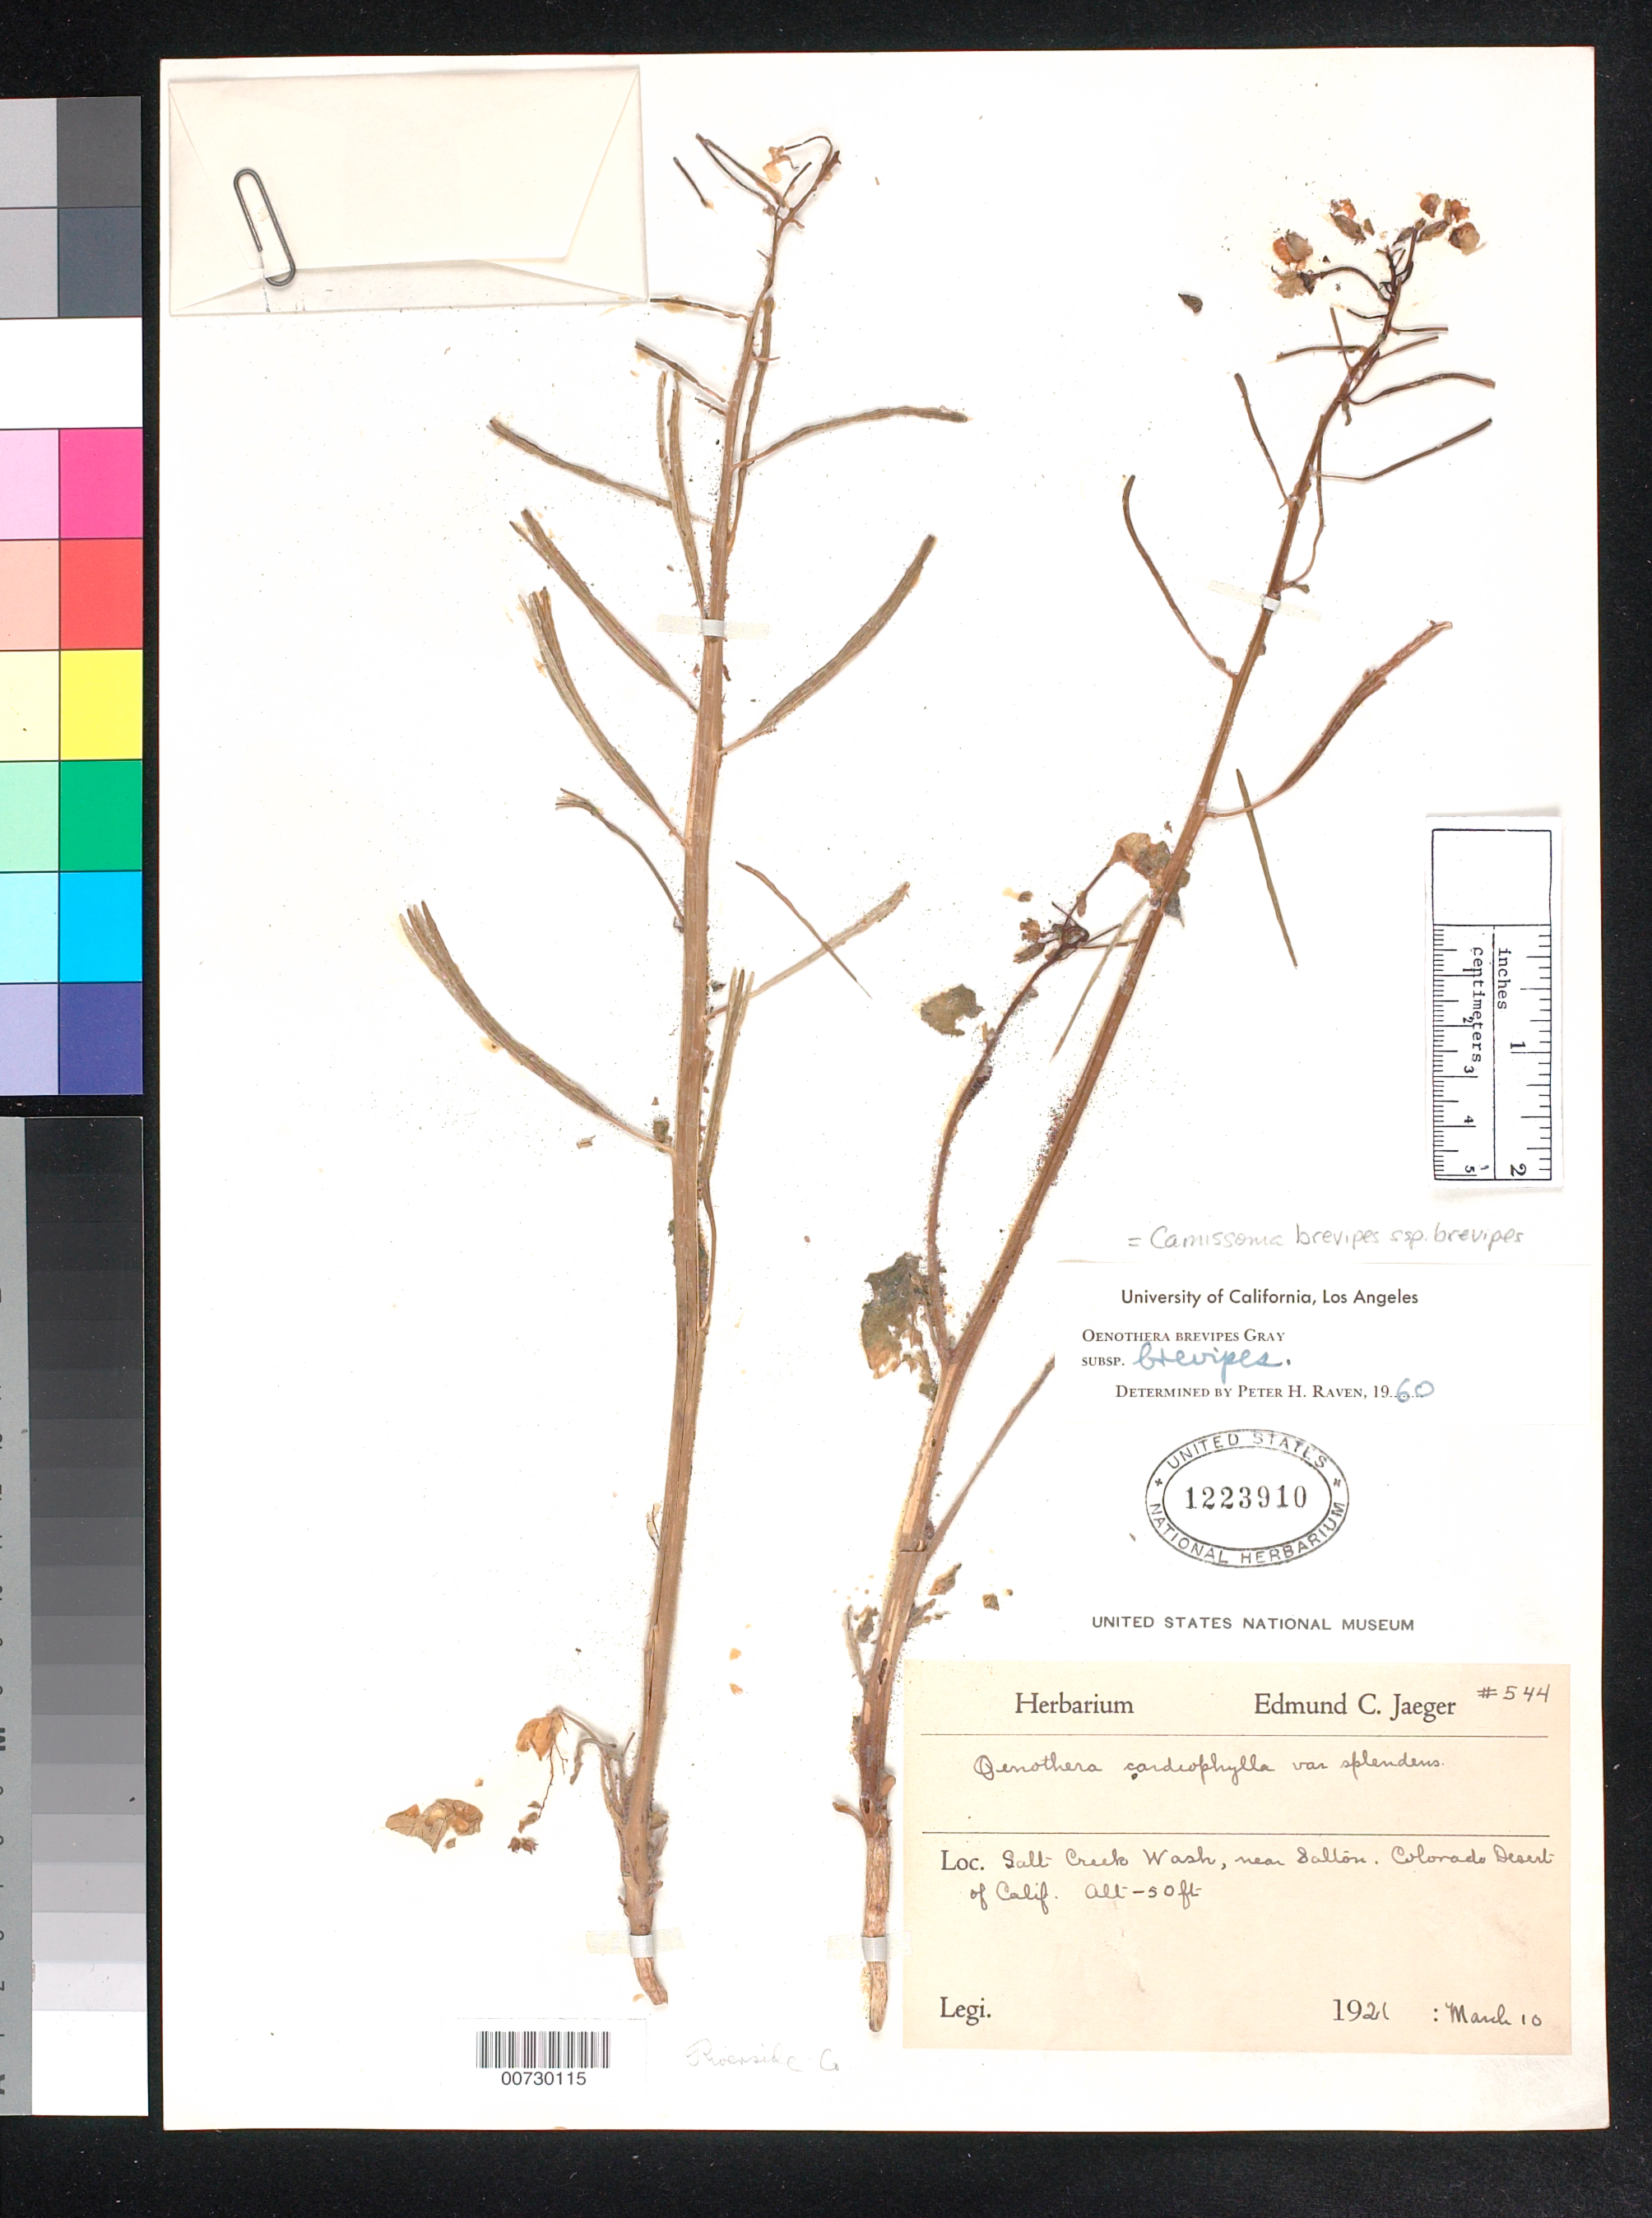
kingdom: Plantae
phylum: Tracheophyta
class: Magnoliopsida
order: Myrtales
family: Onagraceae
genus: Chylismia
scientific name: Chylismia brevipes subsp. brevipes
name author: (A. Gray) Small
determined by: Wagner, W. L., (BOT), Smithsonian Institution - National Museum of Natural History (UNITED STATES)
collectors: E. Jaeger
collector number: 544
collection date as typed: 10 Mar 1921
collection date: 1921-03-10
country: United States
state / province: California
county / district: Riverside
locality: Salt Creek Wash, near Saltón . Colorado desert.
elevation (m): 15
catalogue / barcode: US 1223910